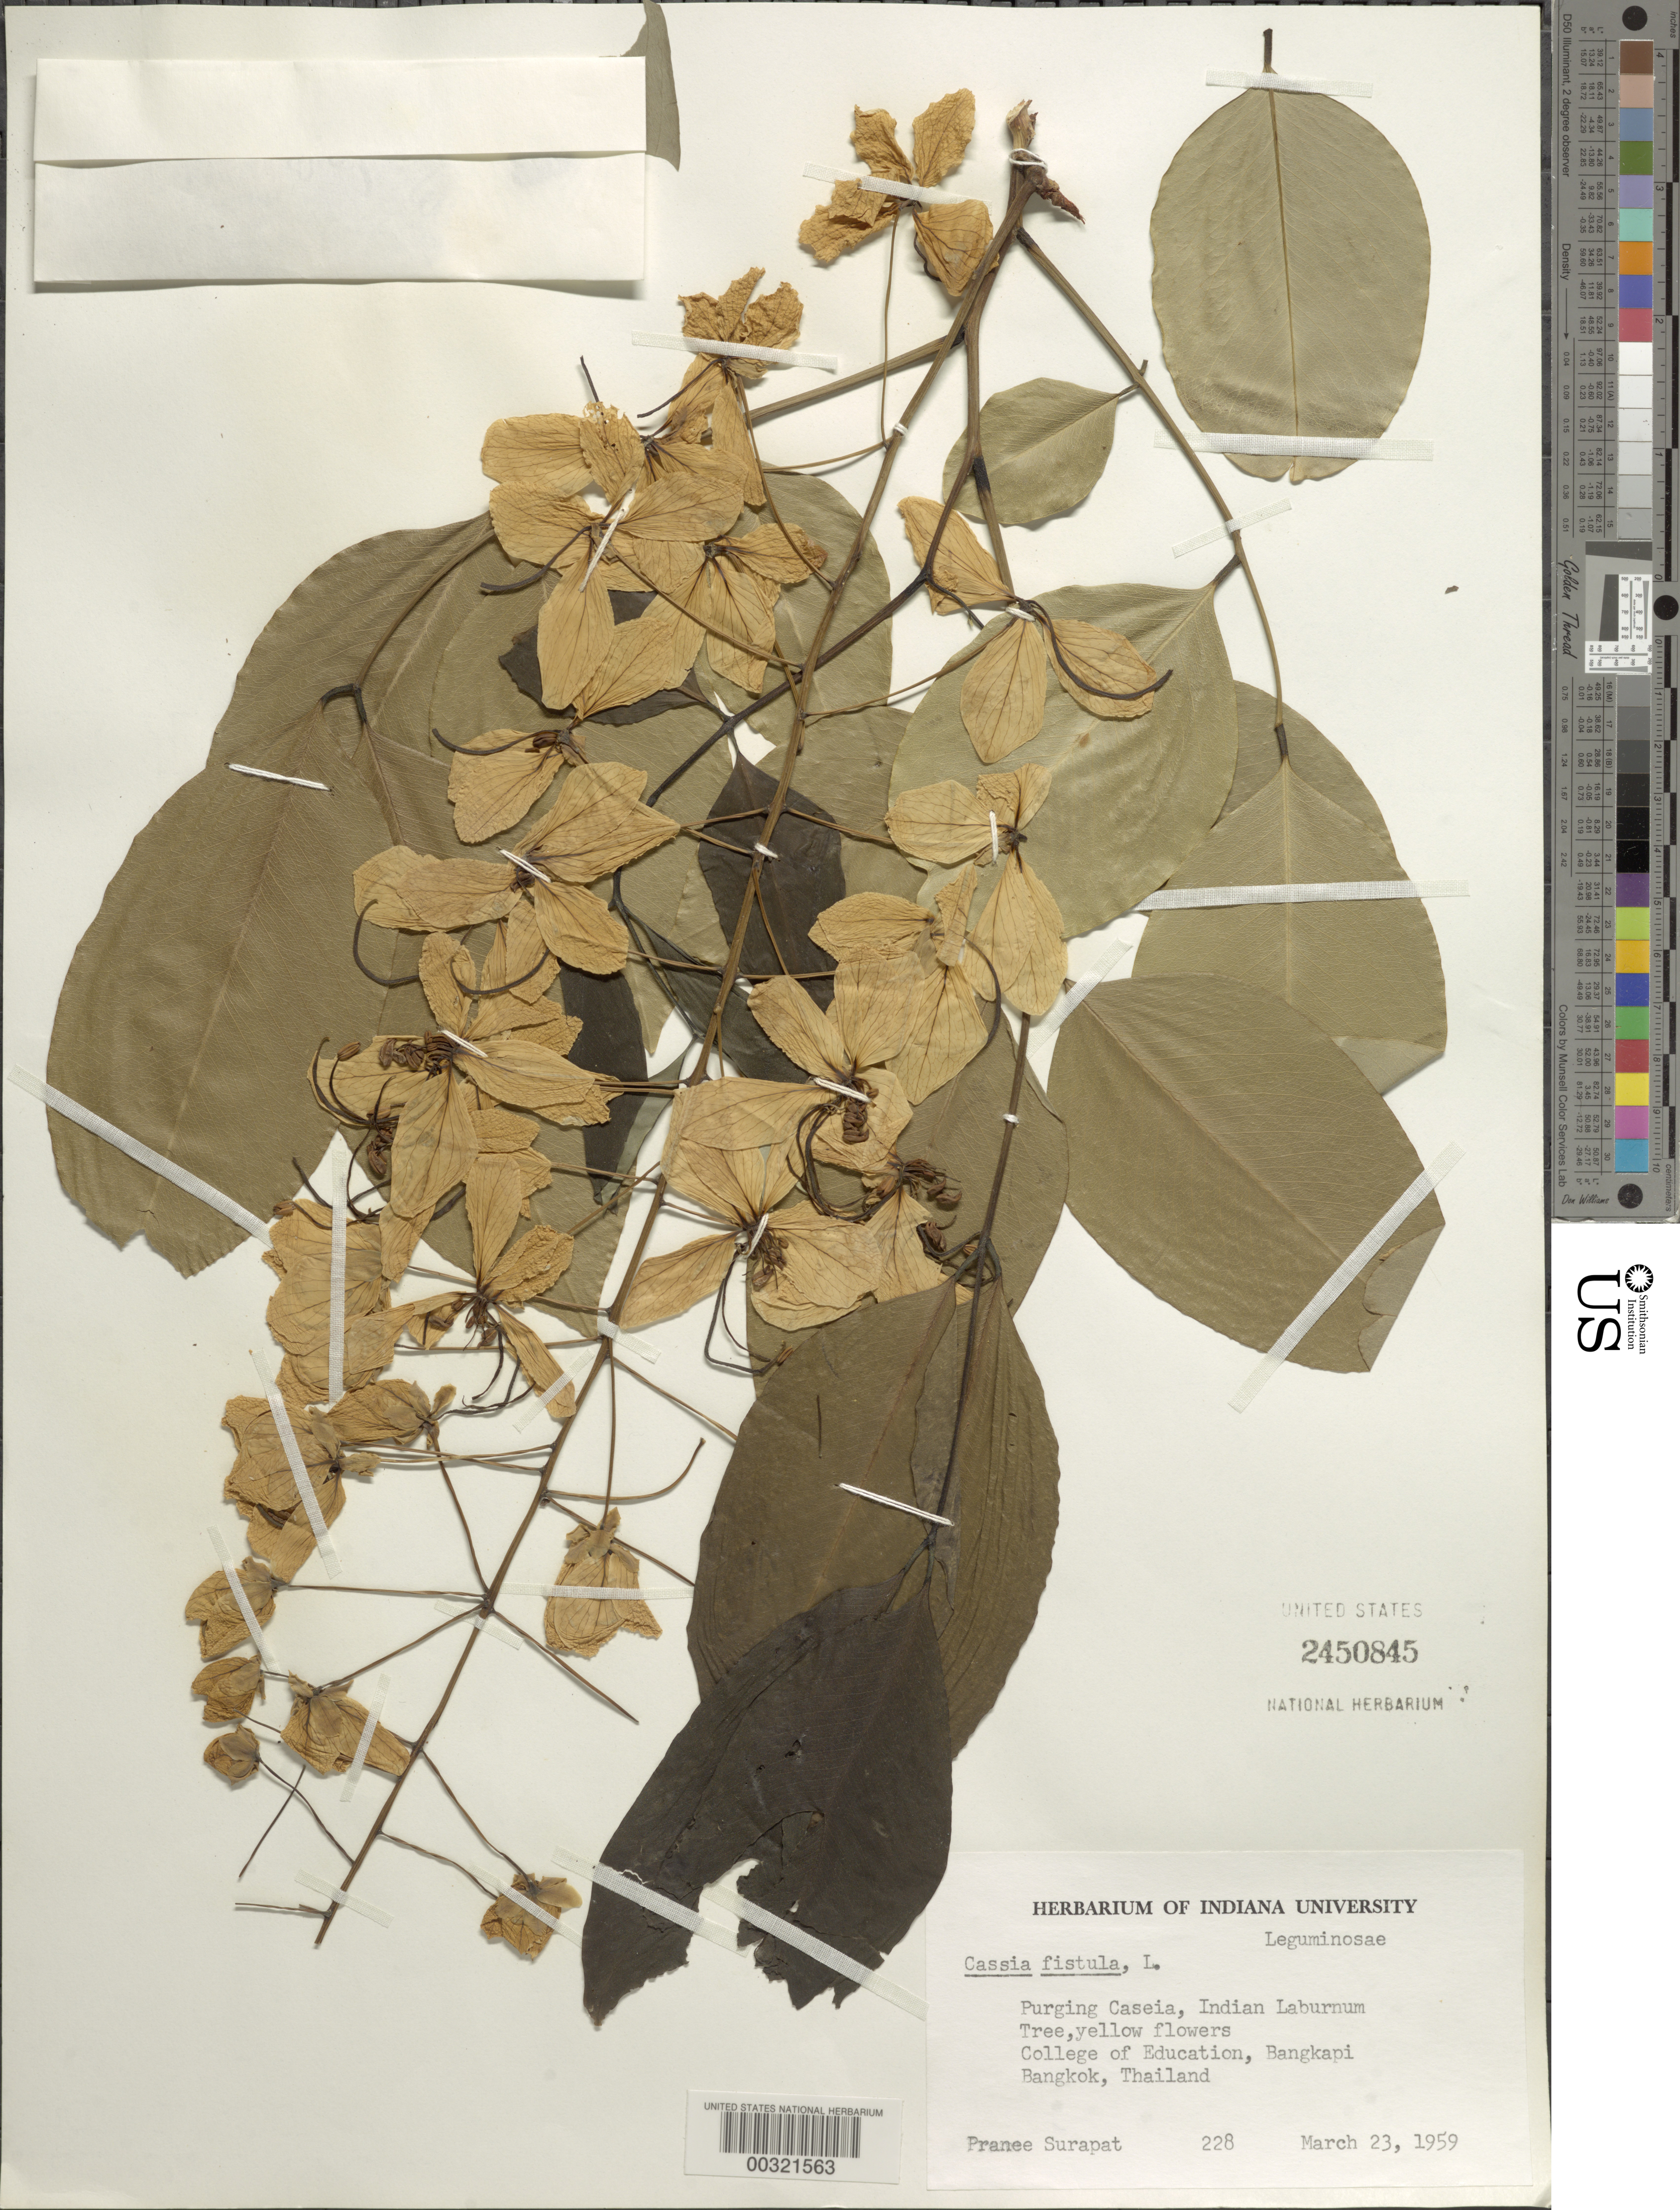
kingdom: Plantae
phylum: Tracheophyta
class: Magnoliopsida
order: Fabales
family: Fabaceae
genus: Cassia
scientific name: Cassia fistula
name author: L.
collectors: P. Surapat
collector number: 228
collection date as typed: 23 Mar 1959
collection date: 1959-03-23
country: Thailand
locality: College of education, bangkapi bangkok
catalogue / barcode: US 2450845